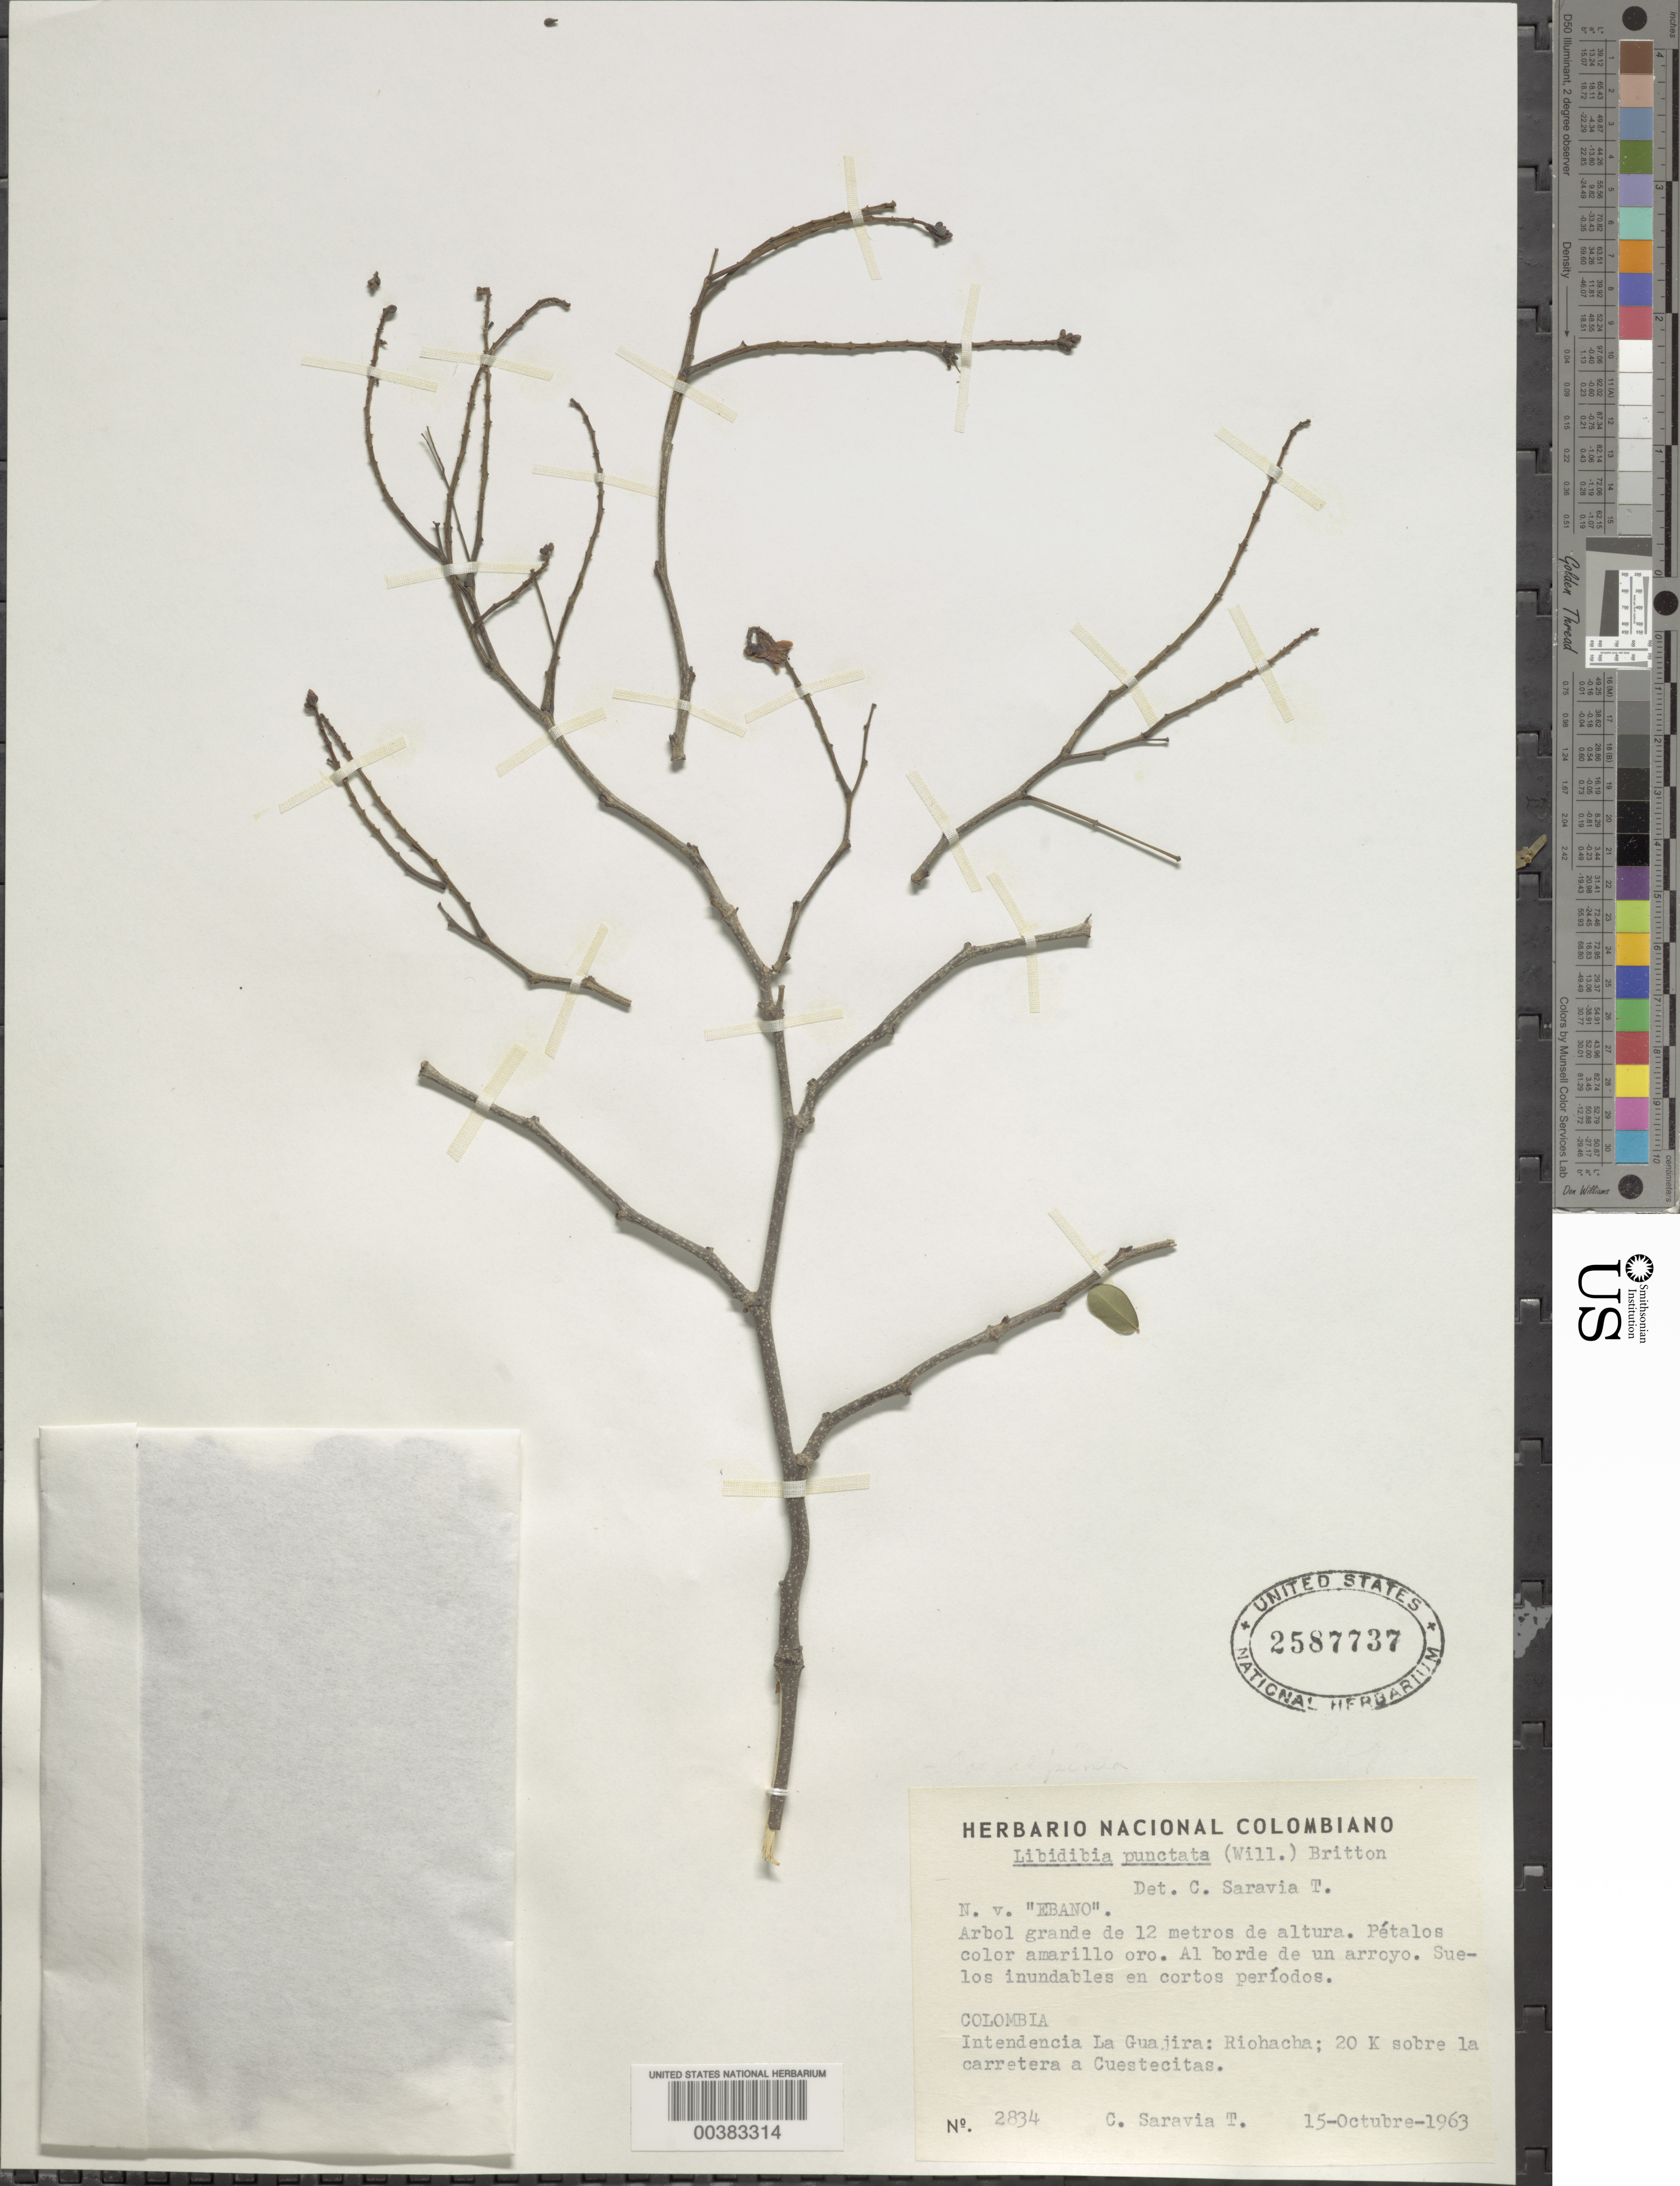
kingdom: Plantae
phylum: Tracheophyta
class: Magnoliopsida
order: Fabales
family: Fabaceae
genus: Libidibia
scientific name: Libidibia punctata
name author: (Willd.) Britton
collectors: C. Saravia T.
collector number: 2834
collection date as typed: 15 Oct 1963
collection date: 1963-10-15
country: Colombia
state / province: La Guajira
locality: Rio Hacha; 20 km Sobre la Carretera a Cuesticitas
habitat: Suelos inundables en cortos periodos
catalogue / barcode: US 2587737